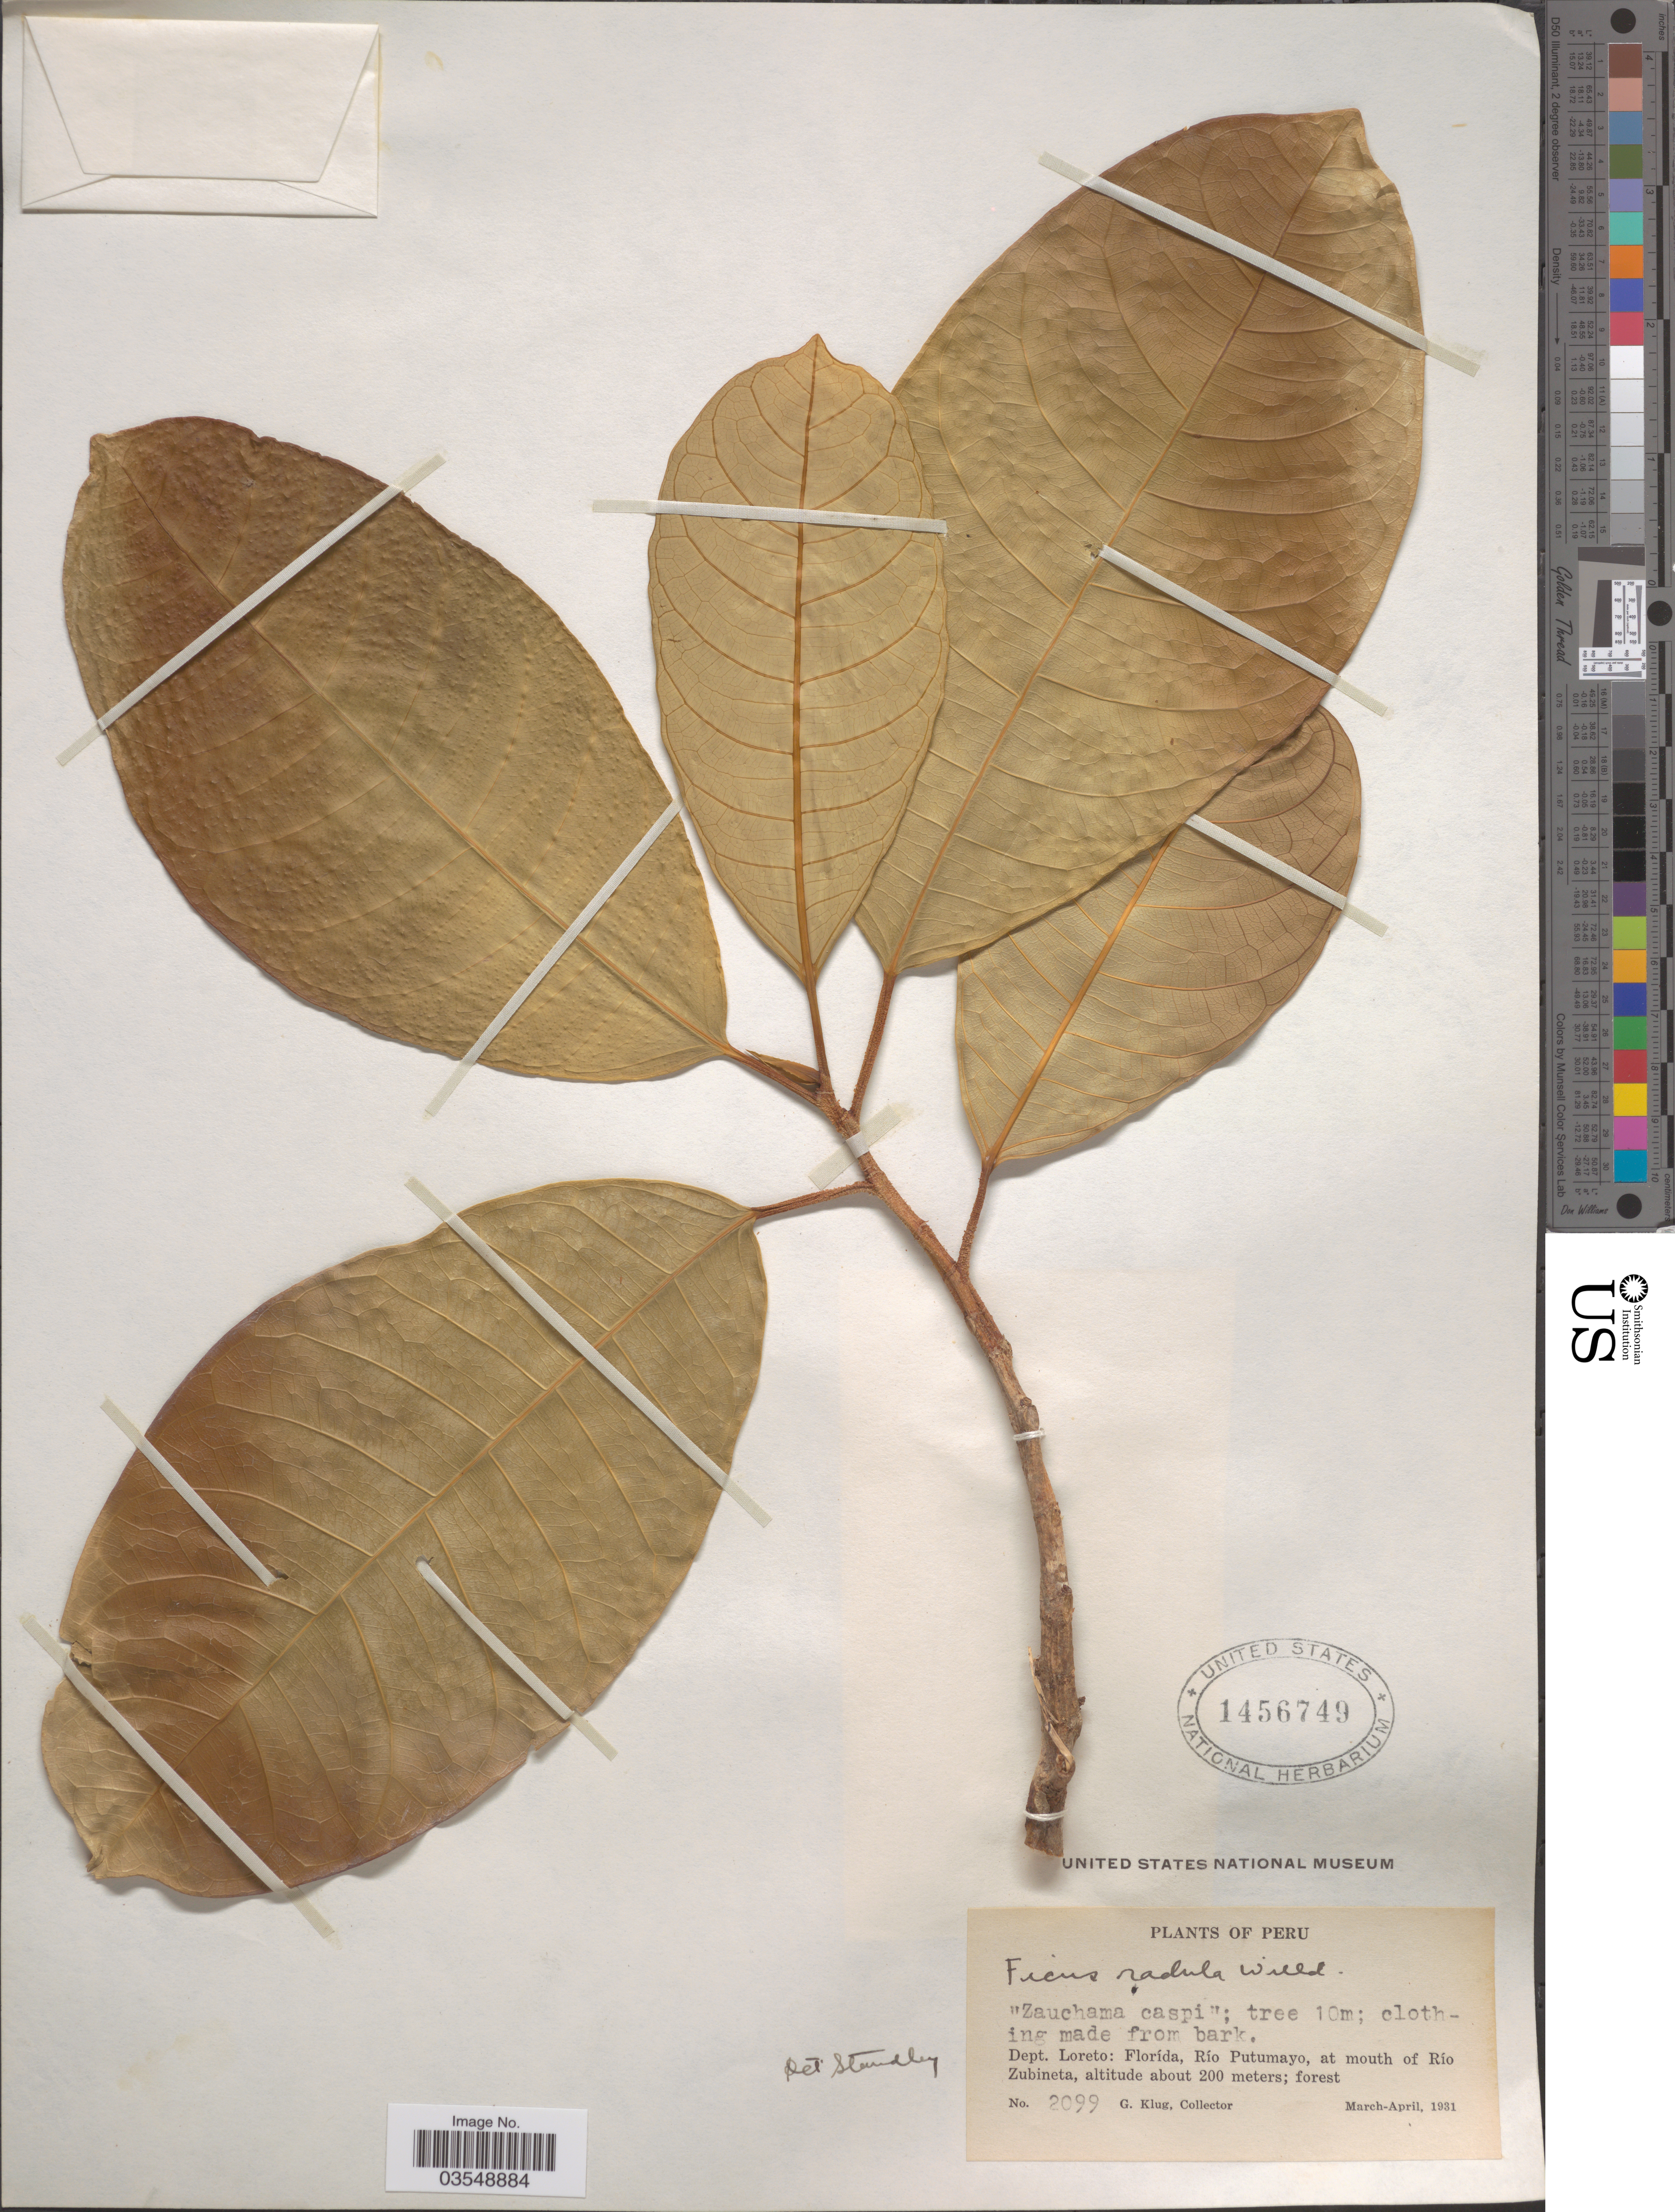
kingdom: Plantae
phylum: Tracheophyta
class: Magnoliopsida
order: Rosales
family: Moraceae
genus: Ficus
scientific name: Ficus radula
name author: Humb. & Bonpl. ex Willd.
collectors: G. Klug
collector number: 2099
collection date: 1931-03/1931-04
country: Peru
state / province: Loreto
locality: Dept. Loreto: Florída, Río Putumayo, at mouth of Río Zubineta.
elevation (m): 200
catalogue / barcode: US 1456749